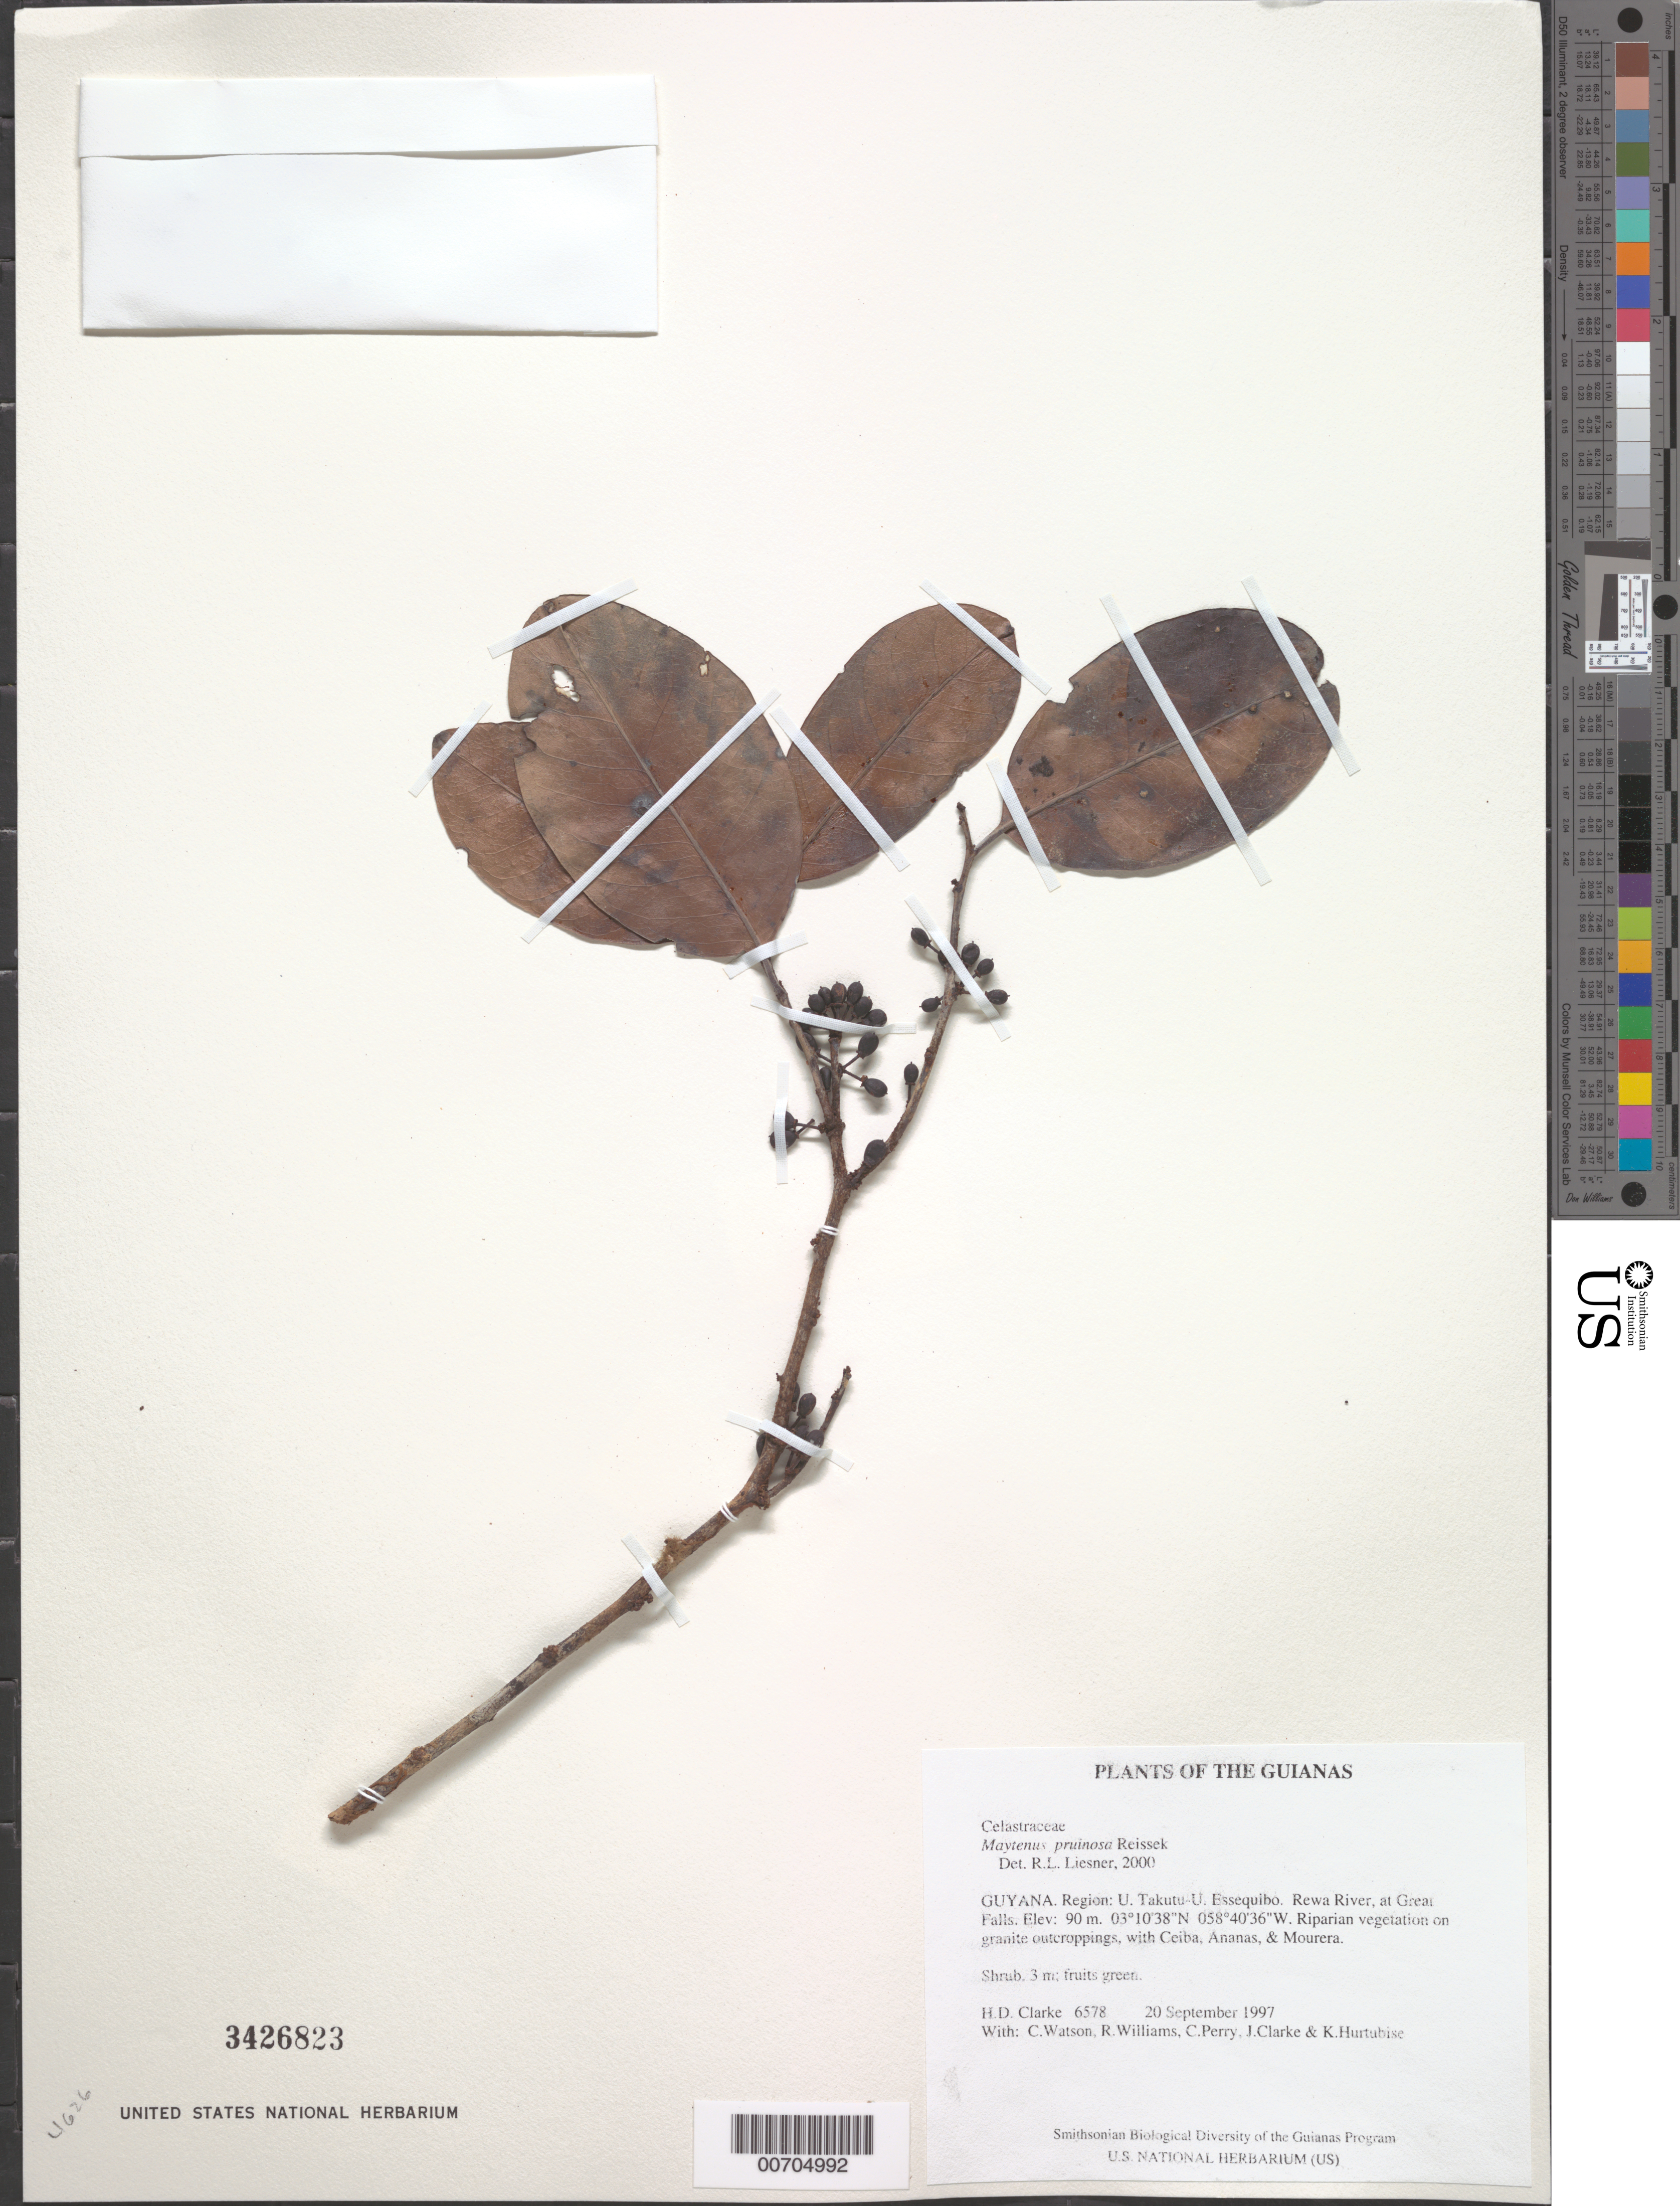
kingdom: Plantae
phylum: Tracheophyta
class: Magnoliopsida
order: Celastrales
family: Celastraceae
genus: Maytenus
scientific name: Maytenus pruinosa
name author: Reissek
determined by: Liesner, R. L.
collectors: H. D. Clarke, C. Watson, R. Williams, C. Perry, J. Clarke & K. Hurtubise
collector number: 6578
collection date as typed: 20 September 1997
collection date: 1997-09-20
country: Guyana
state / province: U. Takutu-U. Essequibo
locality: Rewa River, at Great Falls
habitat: Riparian vegetation on granite outcroppings, with Ceiba, Ananas, & Mourera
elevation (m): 90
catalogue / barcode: US 3426823